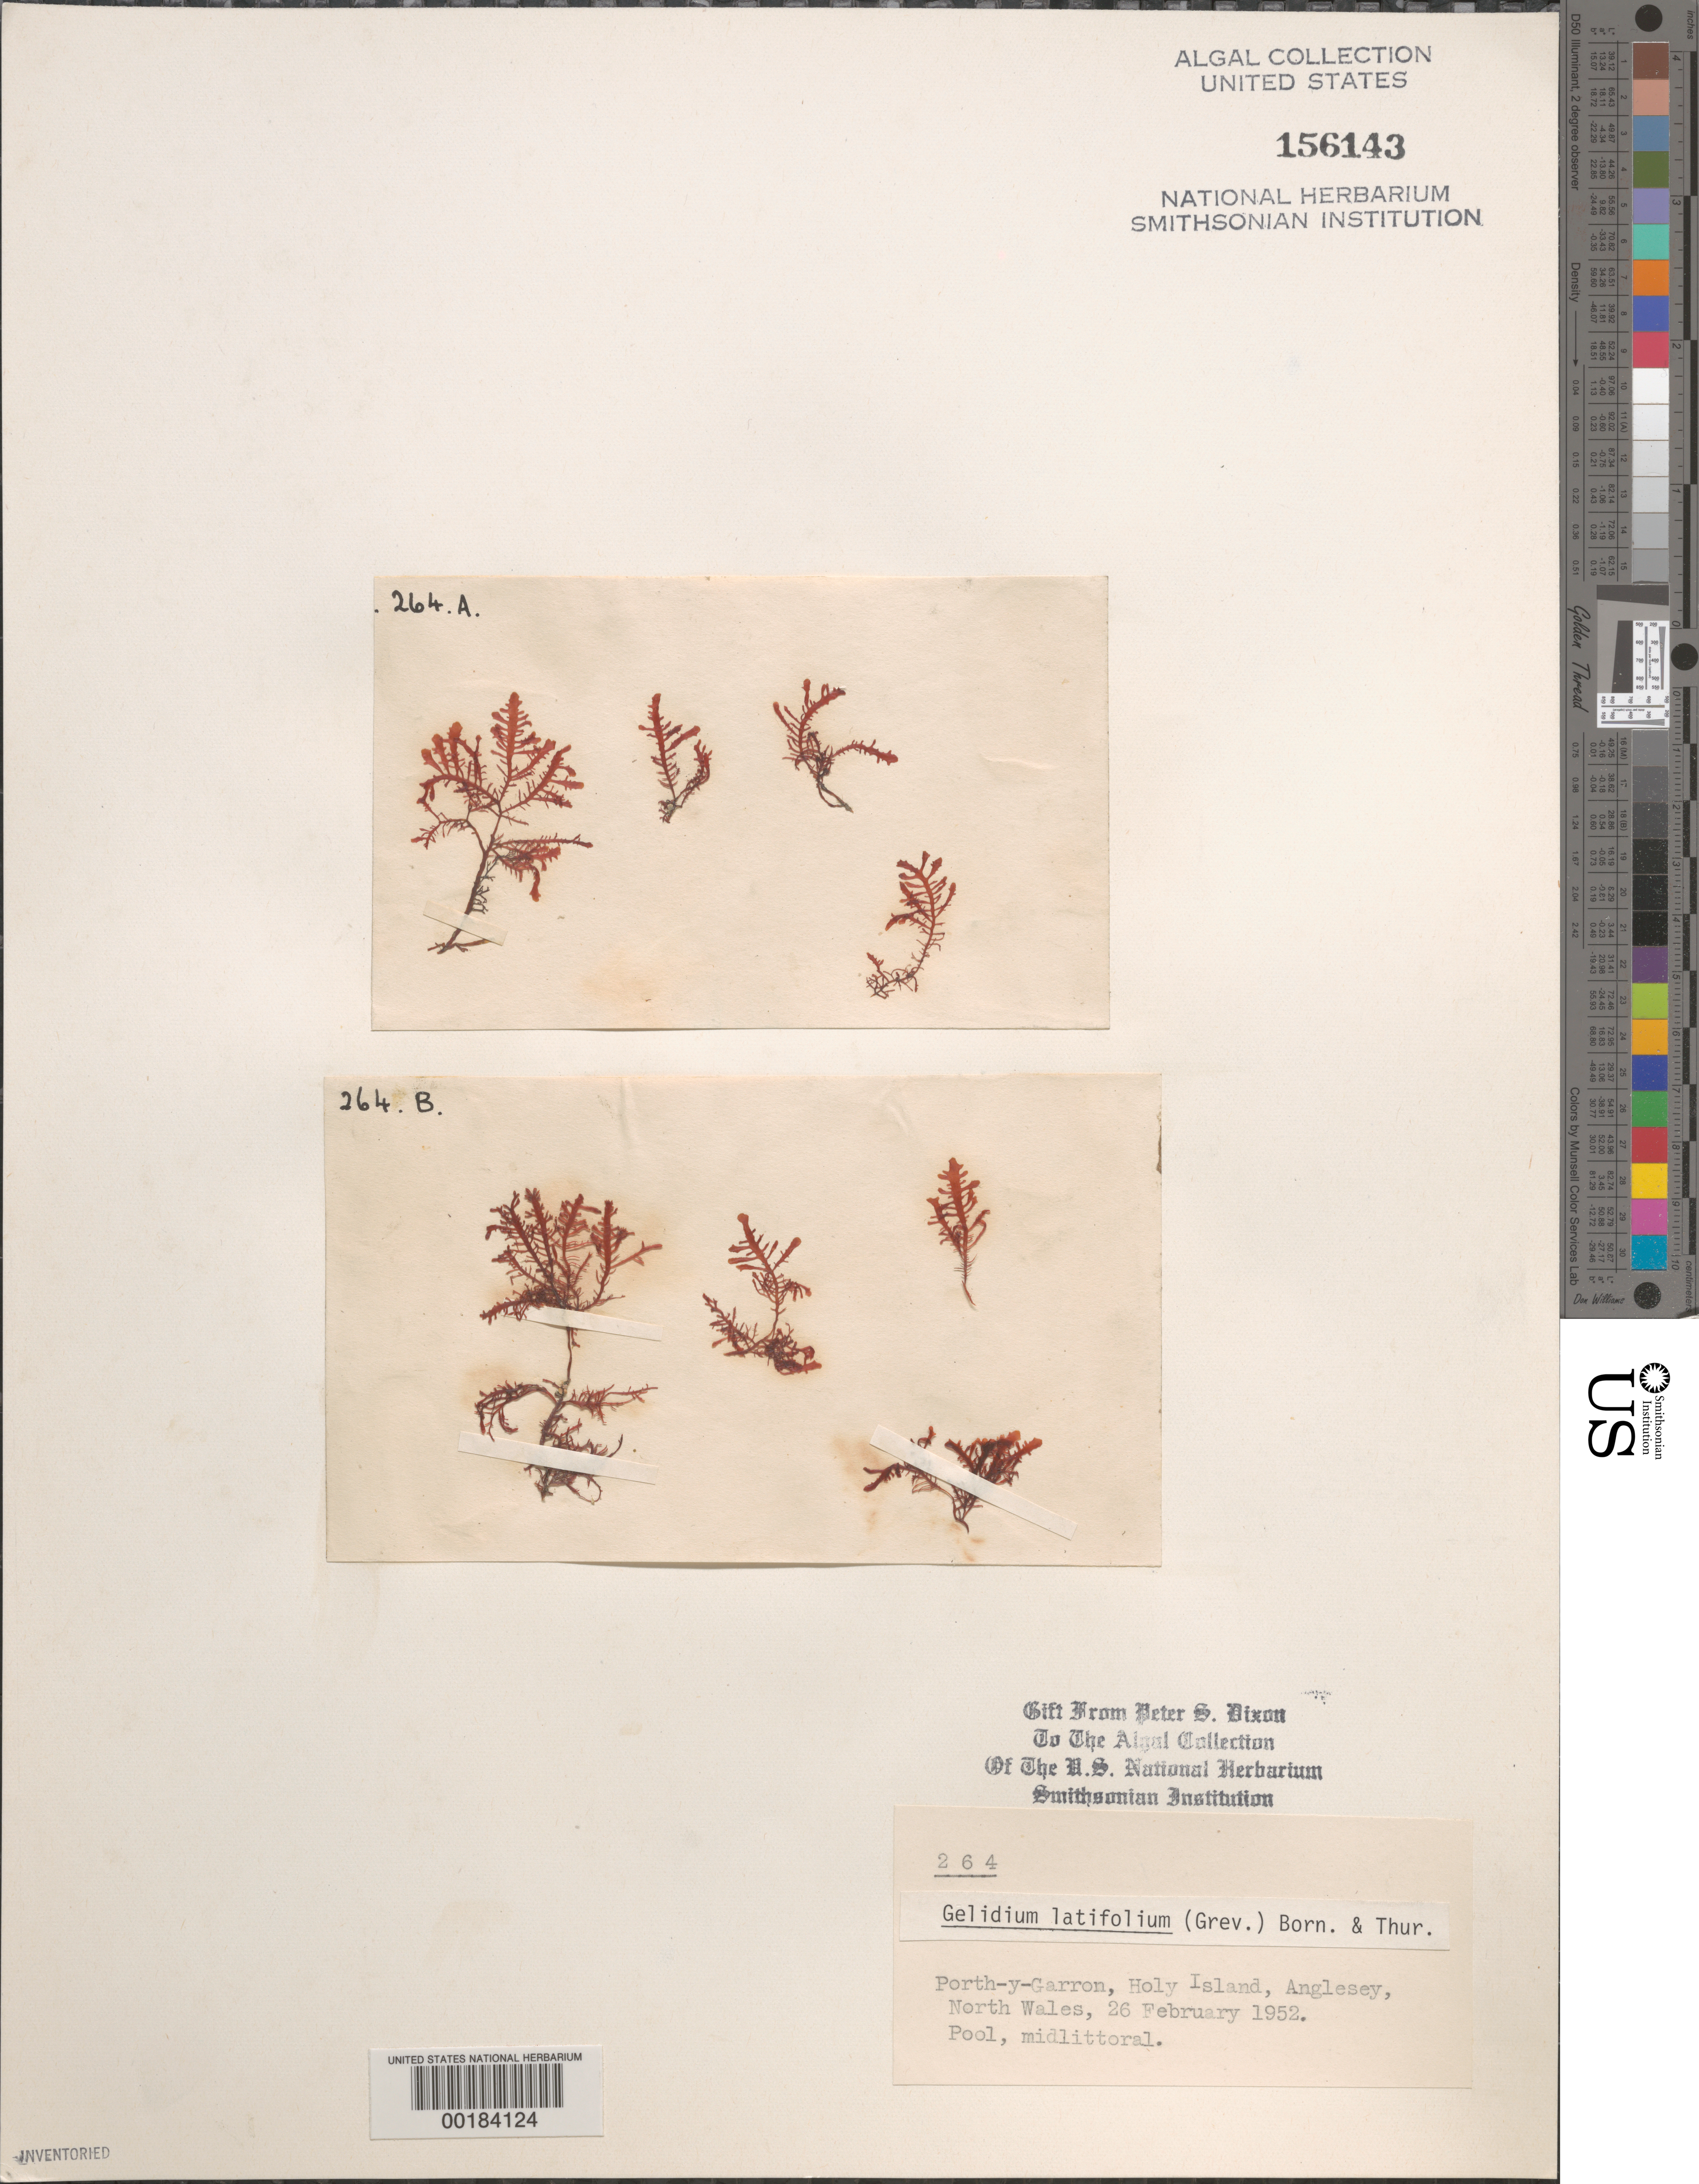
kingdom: Plantae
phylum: Rhodophyta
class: Florideophyceae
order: Gelidiales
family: Gelidiaceae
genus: Gelidium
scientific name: Gelidium spinosum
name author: (S.G. Gmel.) P.C. Silva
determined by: Algae name updating Project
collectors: P. S. Dixon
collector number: PSD 264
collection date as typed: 26 Feb 1952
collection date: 1952-02-26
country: United Kingdom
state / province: Wales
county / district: Gwynedd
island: Anglesey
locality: Porth-y-garron, Holy Island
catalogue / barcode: US 156143